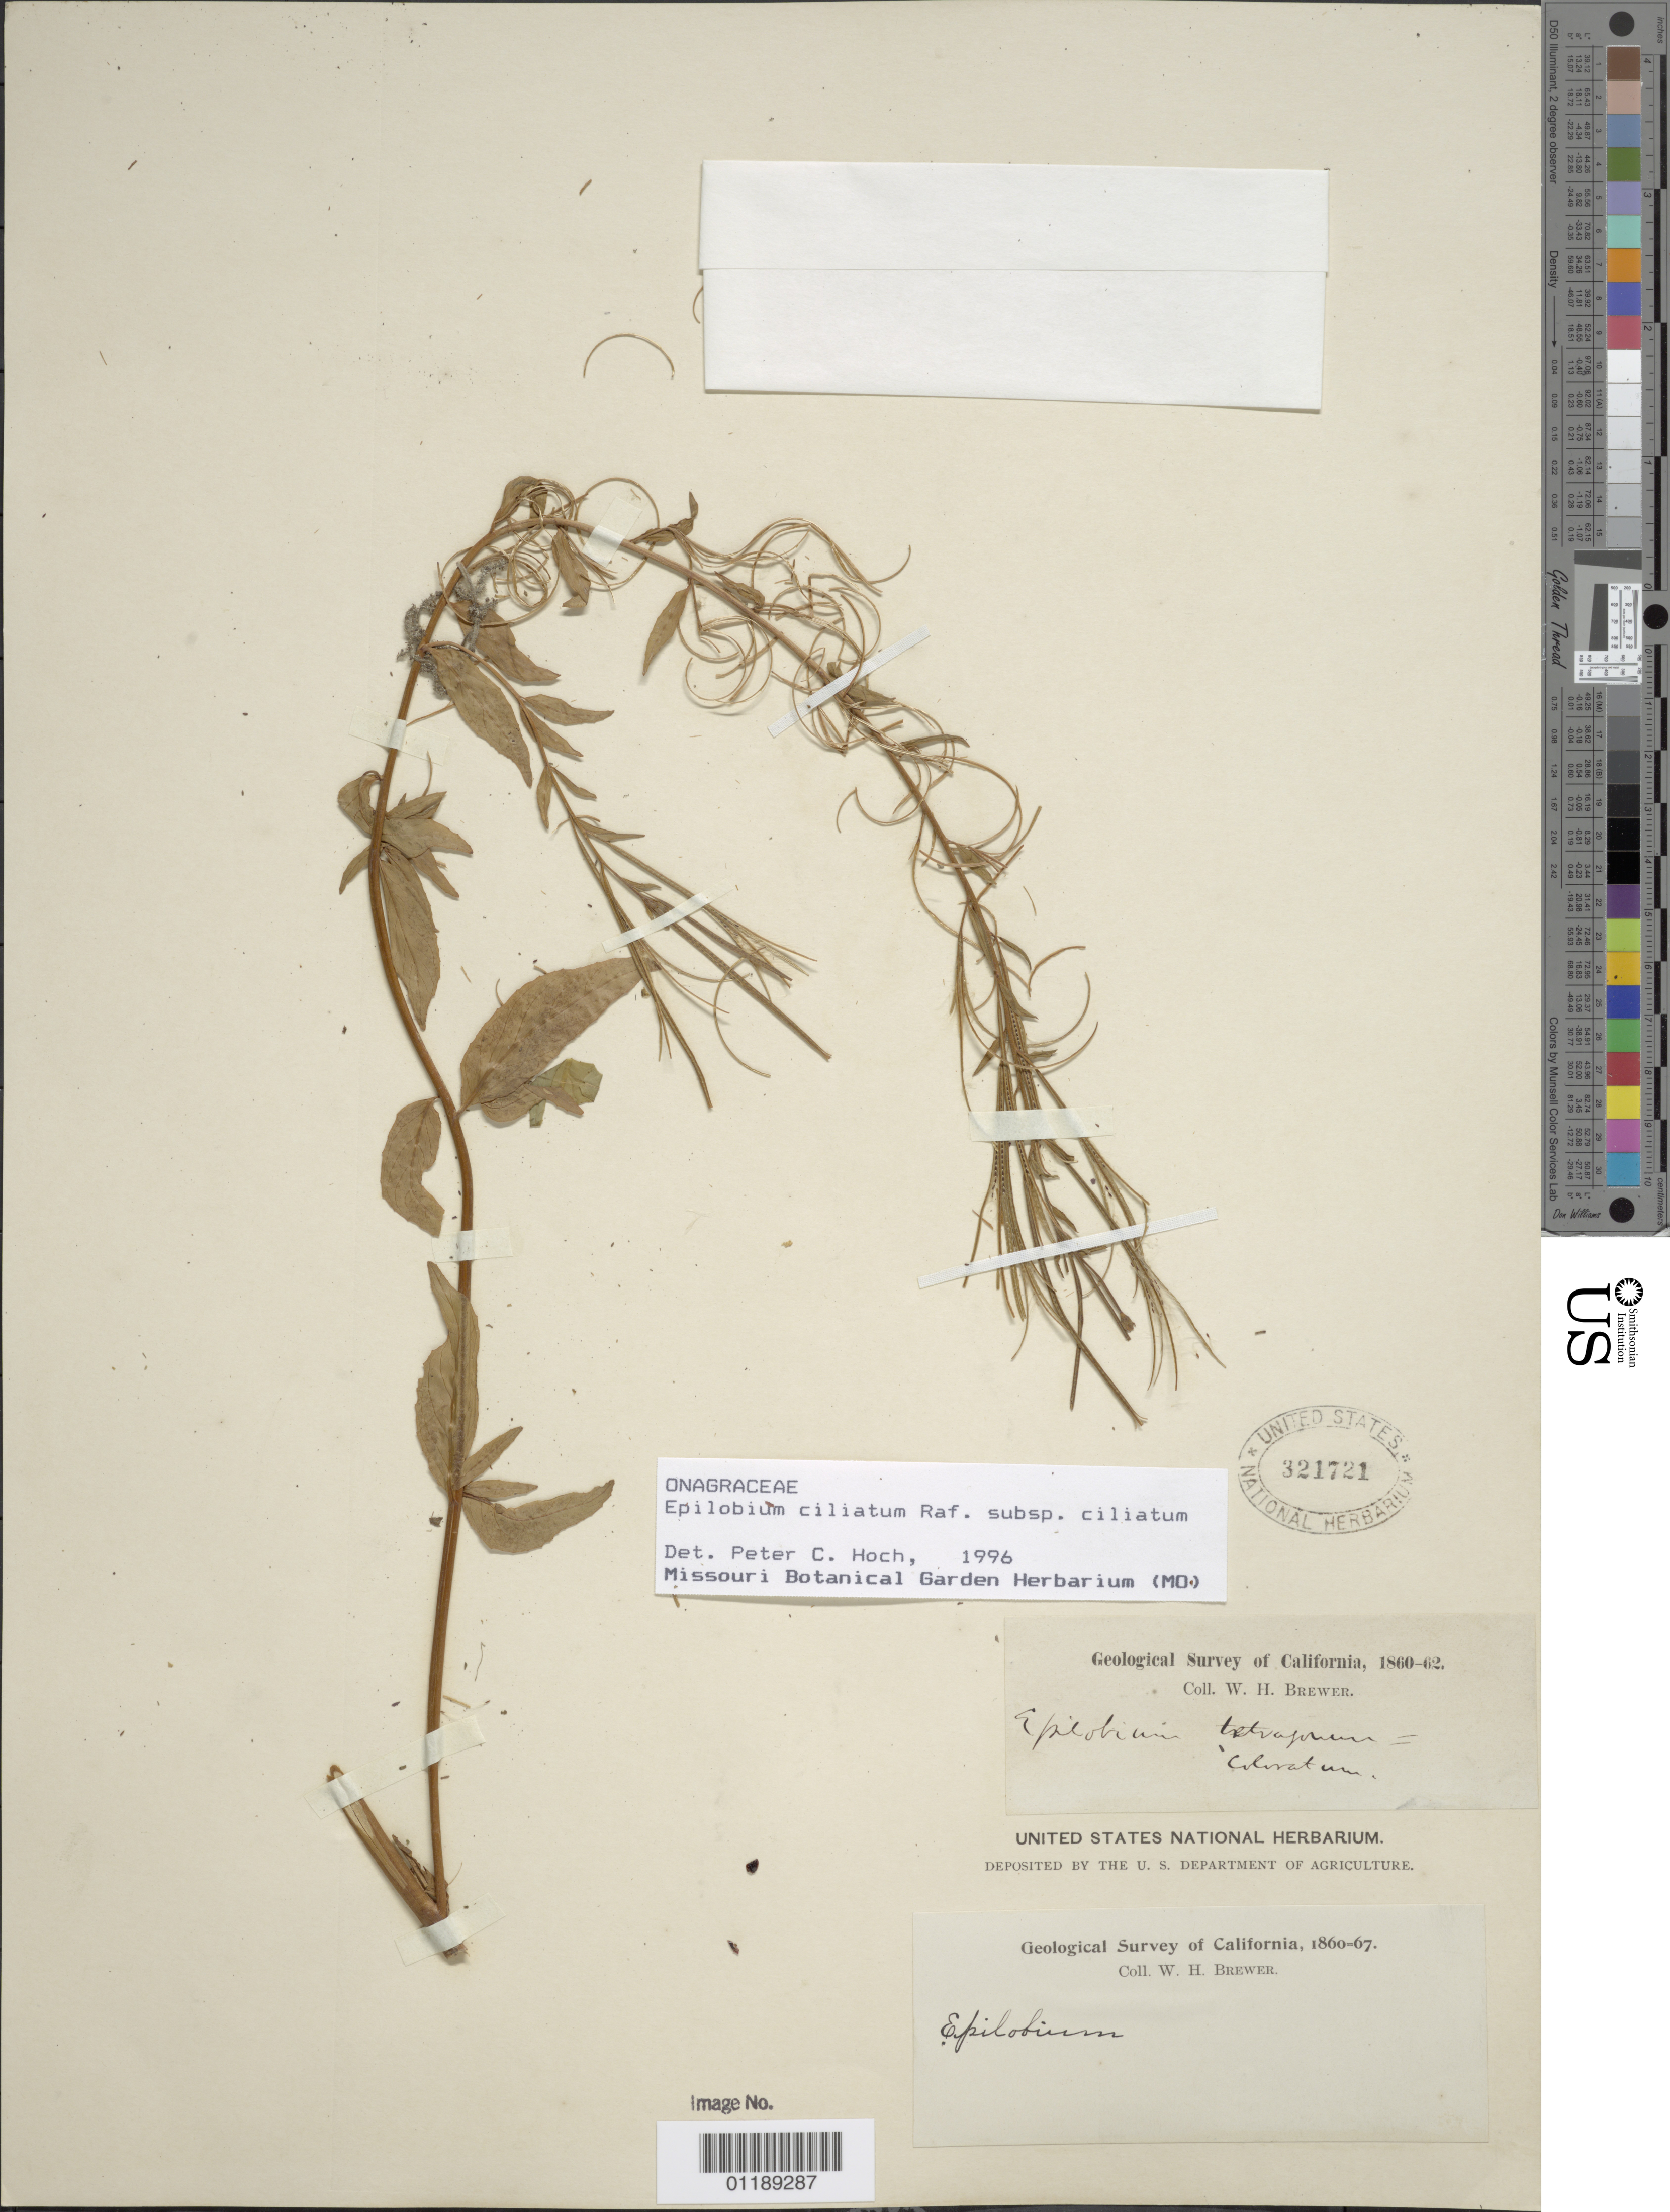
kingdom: Plantae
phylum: Tracheophyta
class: Magnoliopsida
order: Myrtales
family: Onagraceae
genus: Epilobium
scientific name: Epilobium ciliatum subsp. ciliatum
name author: Raf.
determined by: Hoch, P. C.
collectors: W. H. Brewer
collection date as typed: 1860 to -- --- 1867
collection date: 1860/1867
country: United States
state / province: California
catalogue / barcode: US 321721